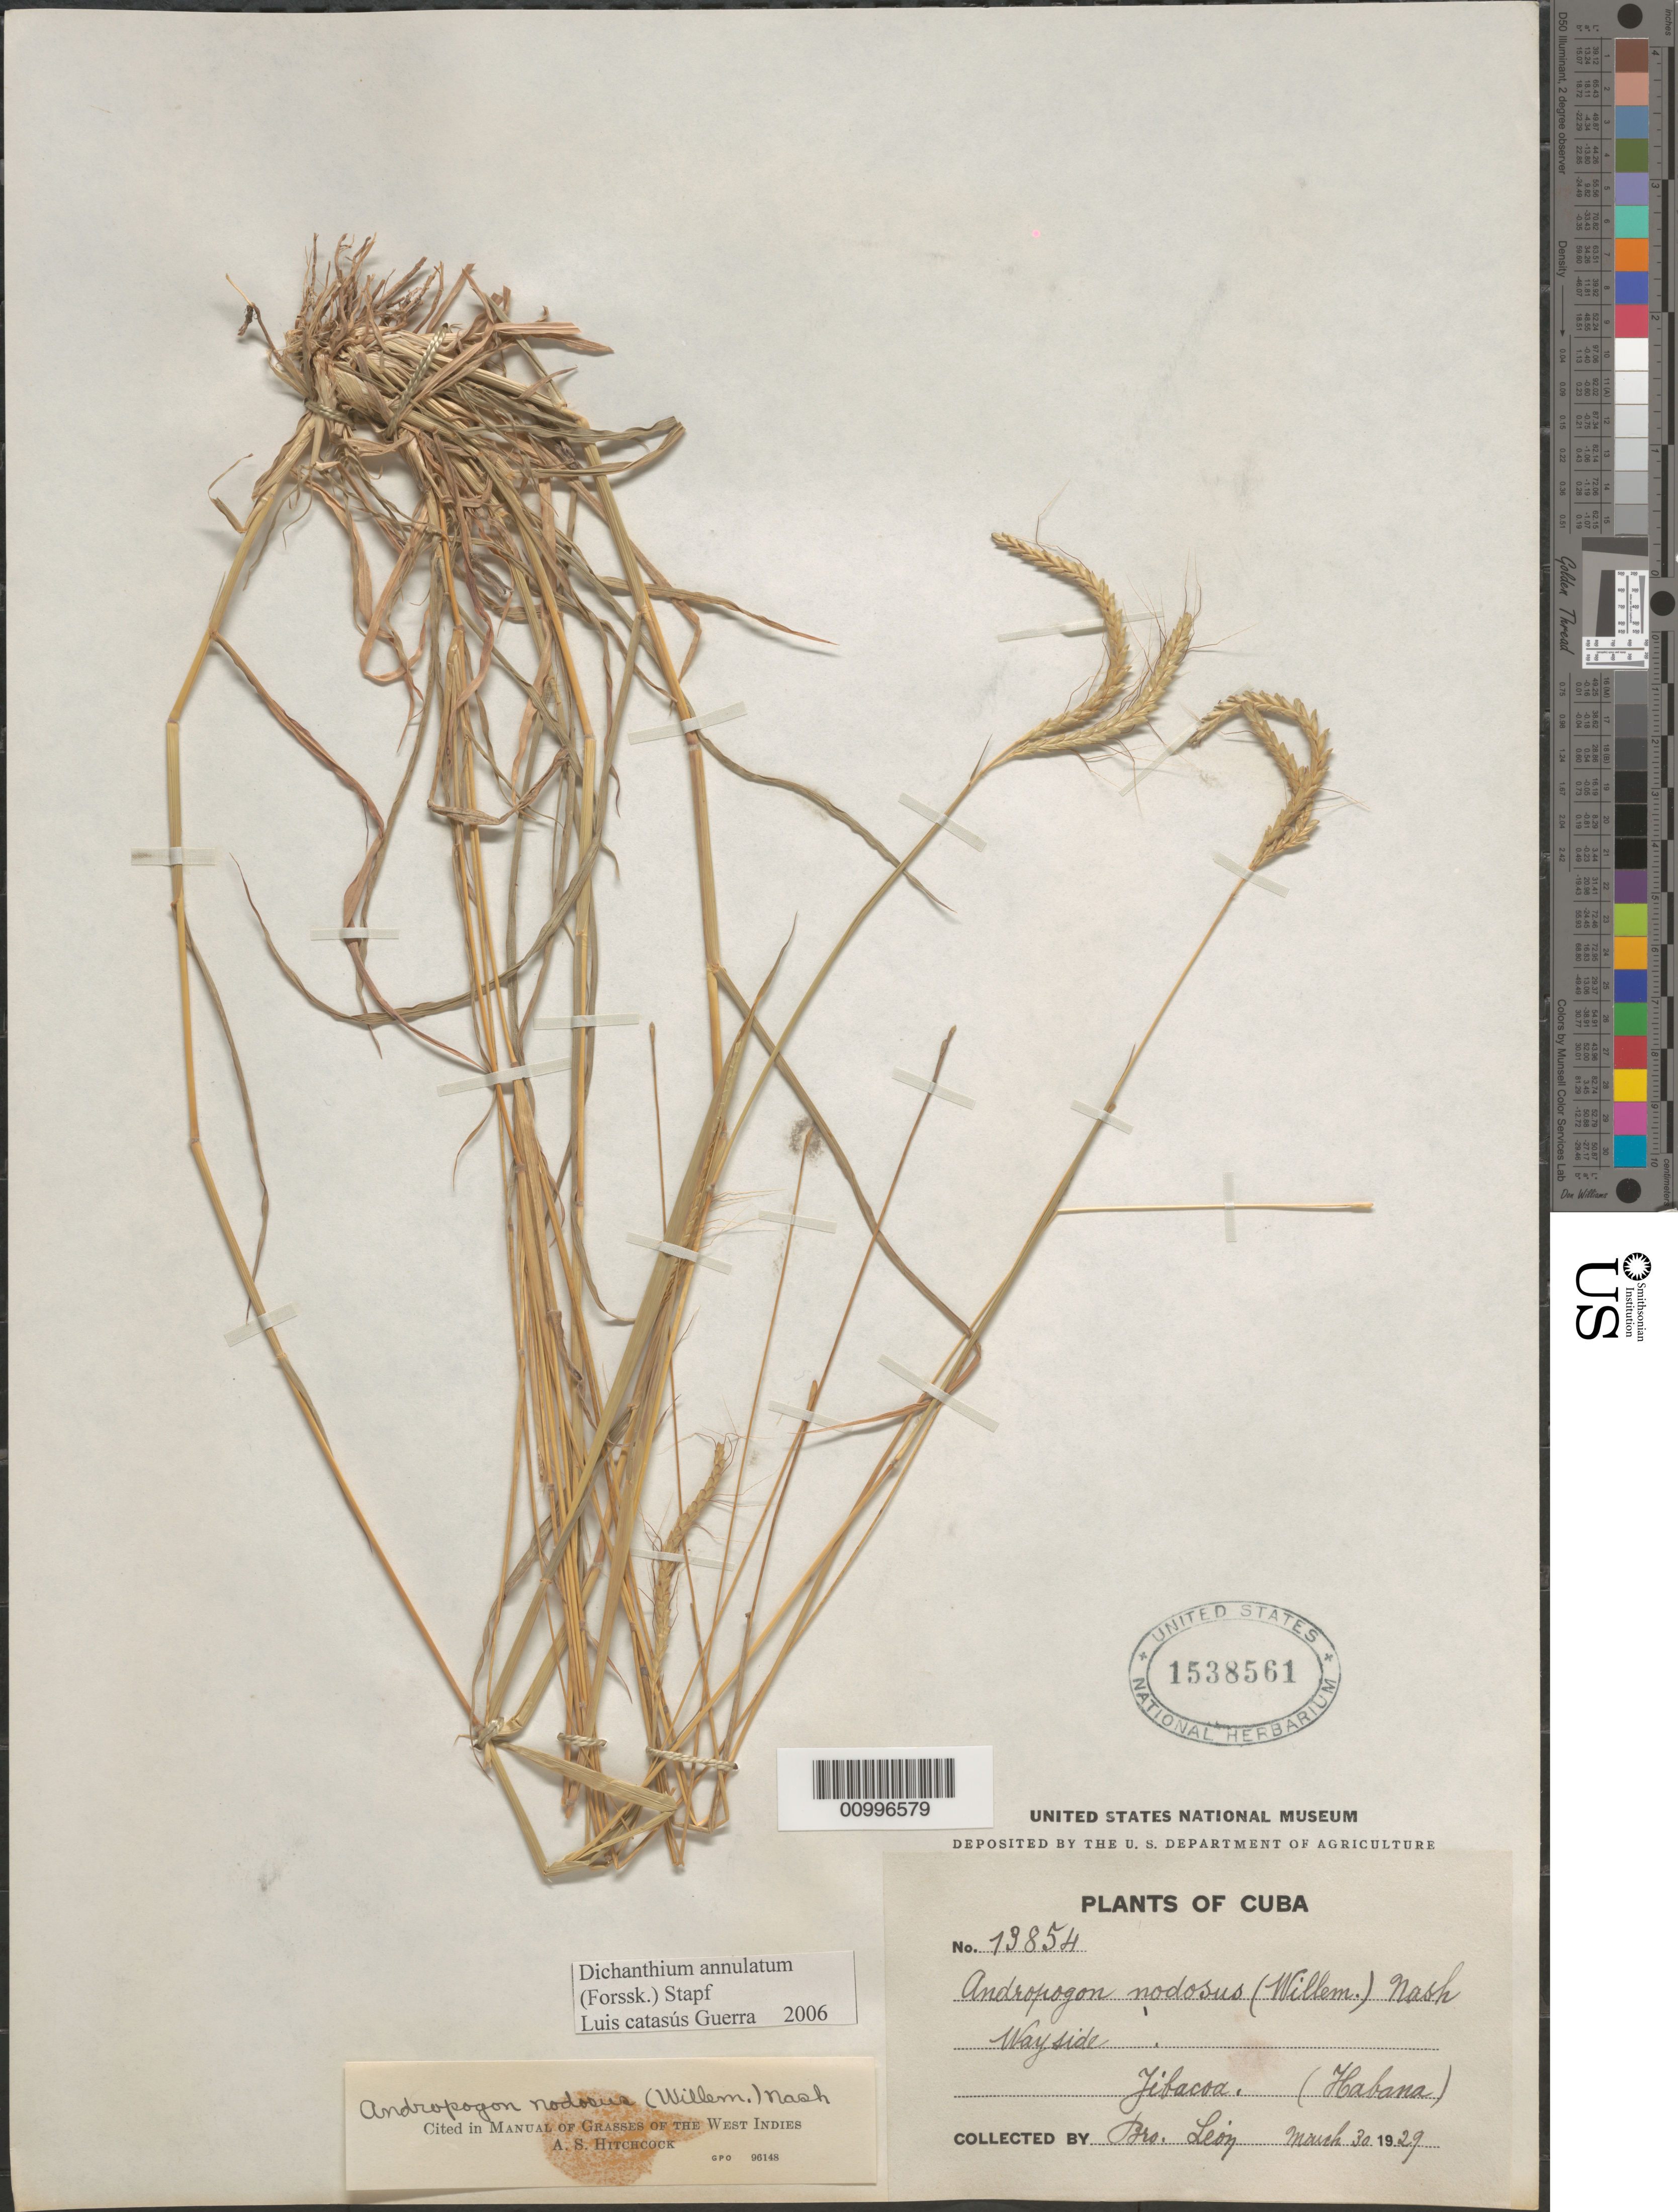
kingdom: Plantae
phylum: Tracheophyta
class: Liliopsida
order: Poales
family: Poaceae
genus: Dichanthium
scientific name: Dichanthium annulatum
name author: (Forssk.) Stapf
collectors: Bro. León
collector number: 13854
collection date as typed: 30 Mar 1929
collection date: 1929-03-30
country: Cuba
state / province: Mayabeque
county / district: Municipio Santa Cruz del Norte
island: Cuba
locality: Jibacoa [la Habana]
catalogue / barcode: US 1538561